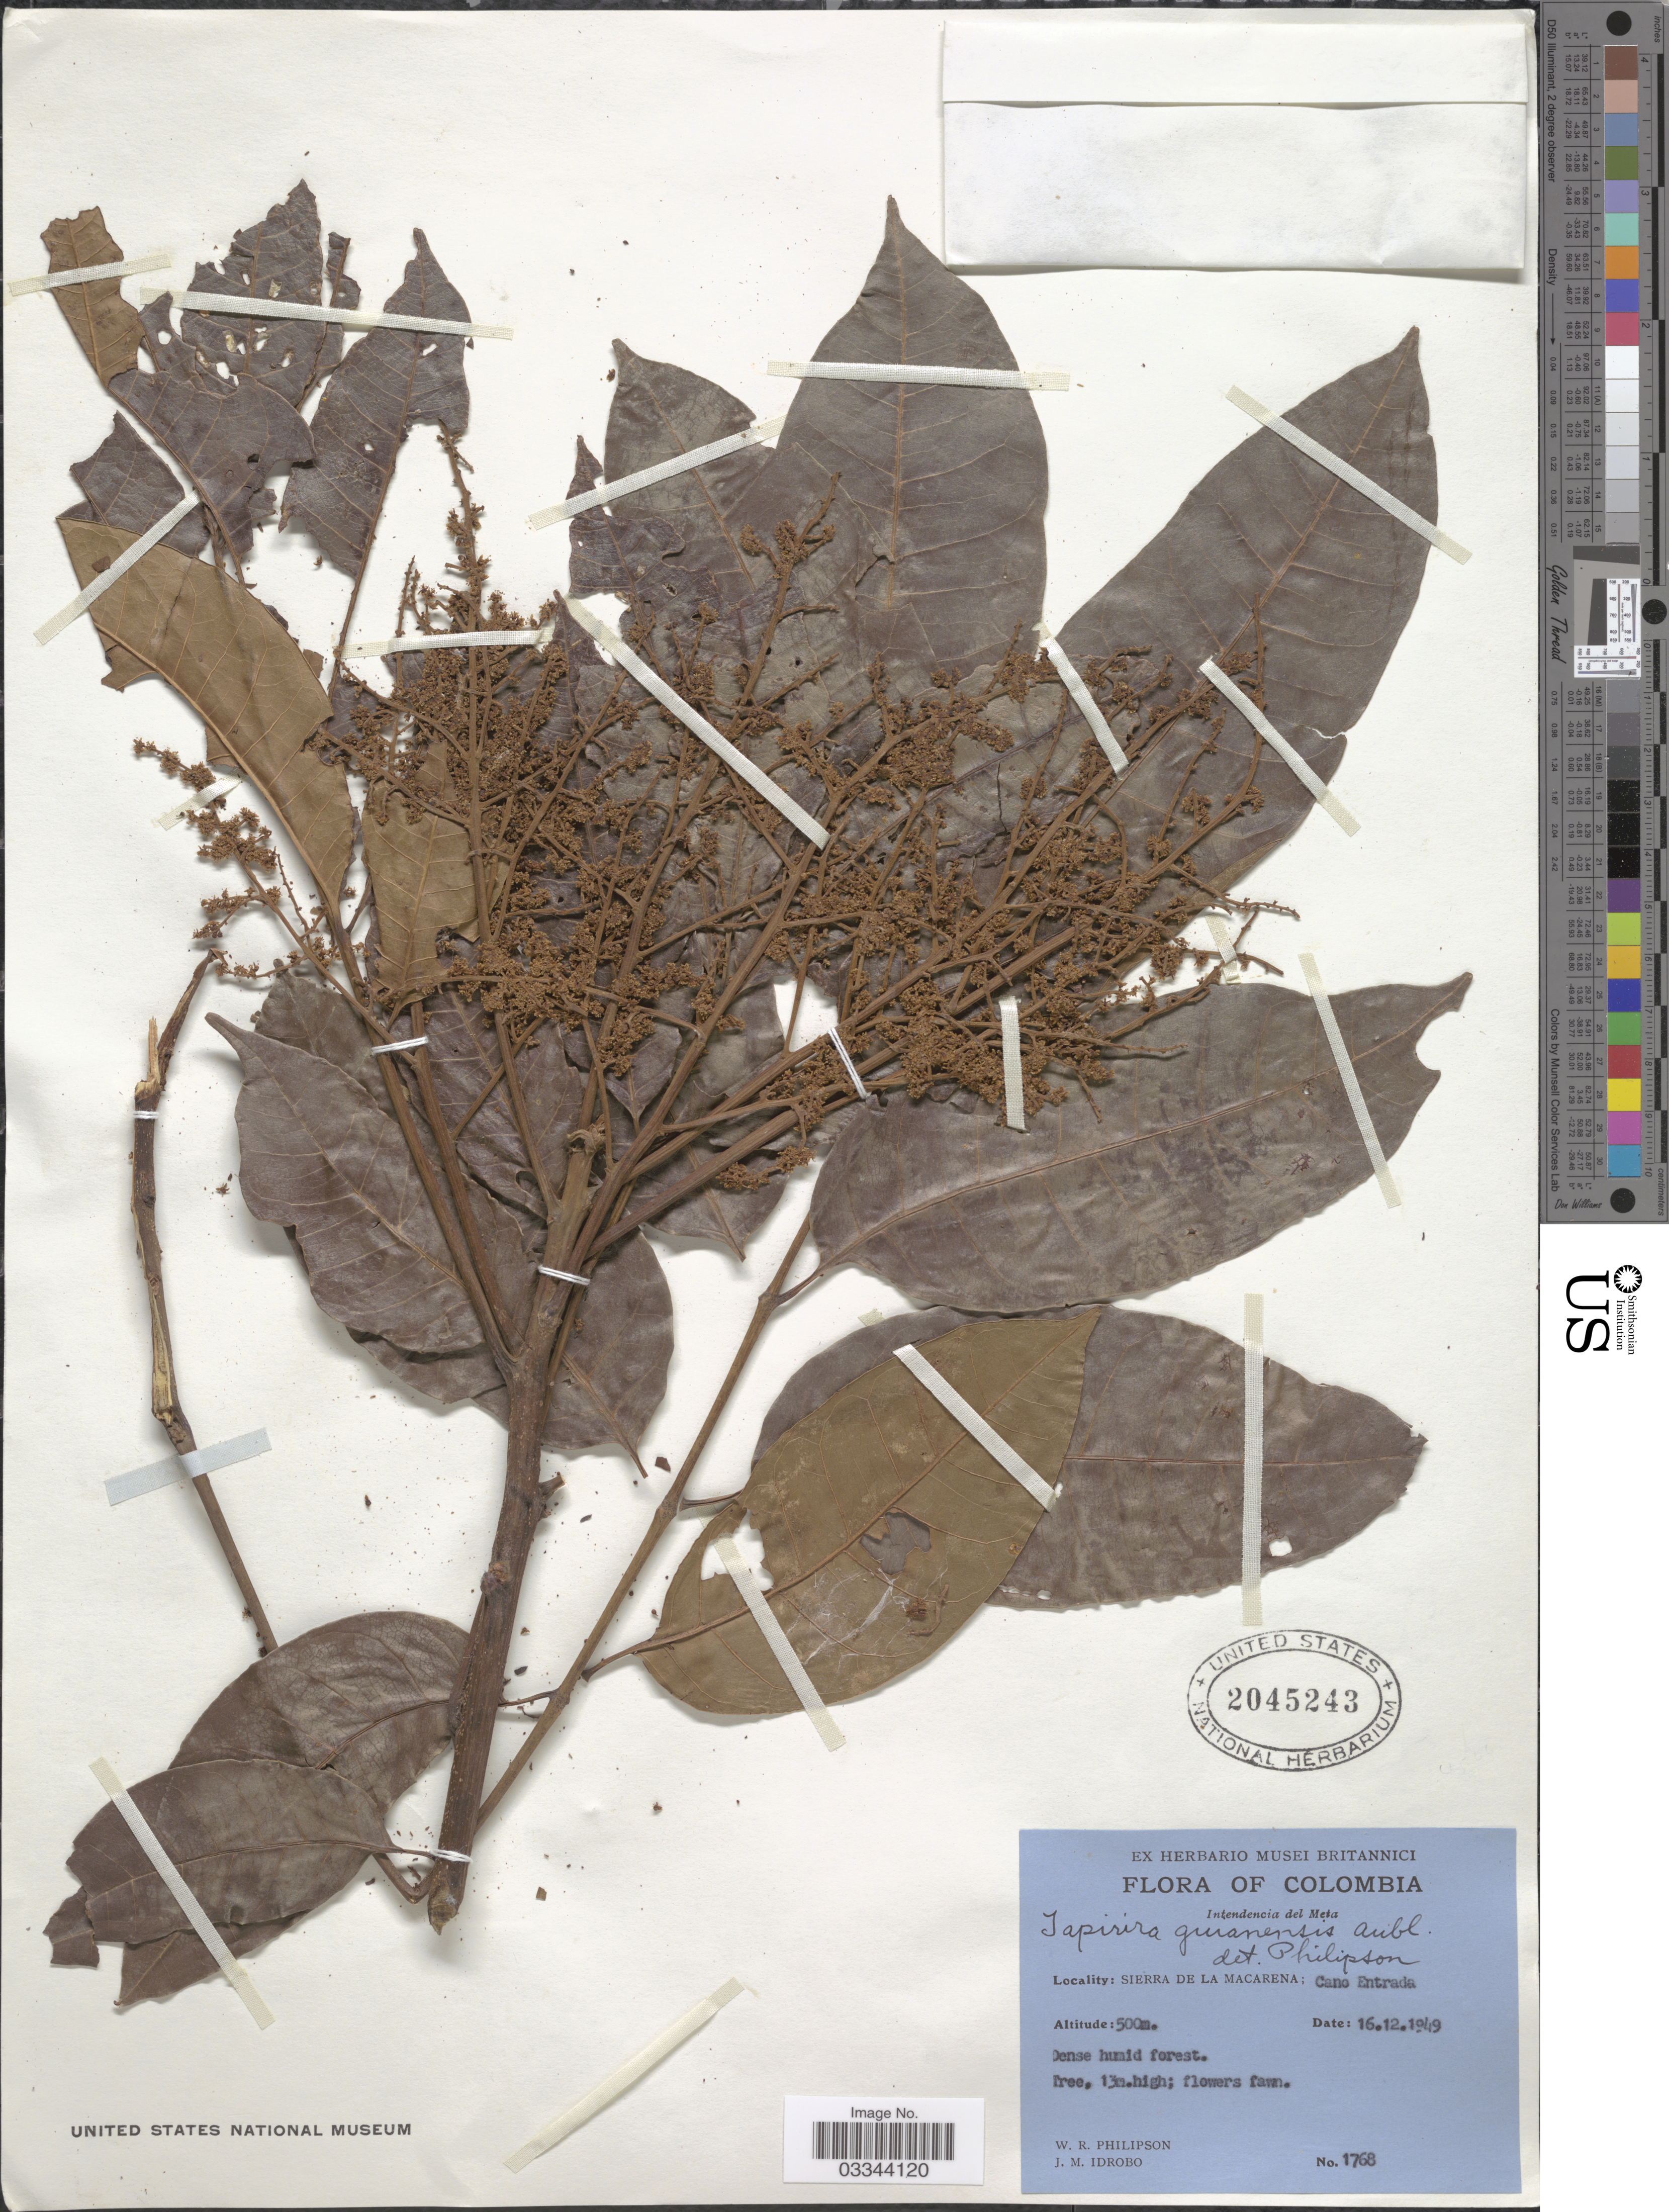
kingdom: Plantae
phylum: Tracheophyta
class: Magnoliopsida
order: Sapindales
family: Anacardiaceae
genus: Tapirira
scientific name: Tapirira guianensis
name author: Aubl.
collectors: W. R. Philipson & J. M. Idrobo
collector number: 1768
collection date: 1949-12-16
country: Colombia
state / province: Meta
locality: Intendencia del Meta. Sierra De La Macarena: Cano Entrada.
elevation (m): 500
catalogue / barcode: US 2045243